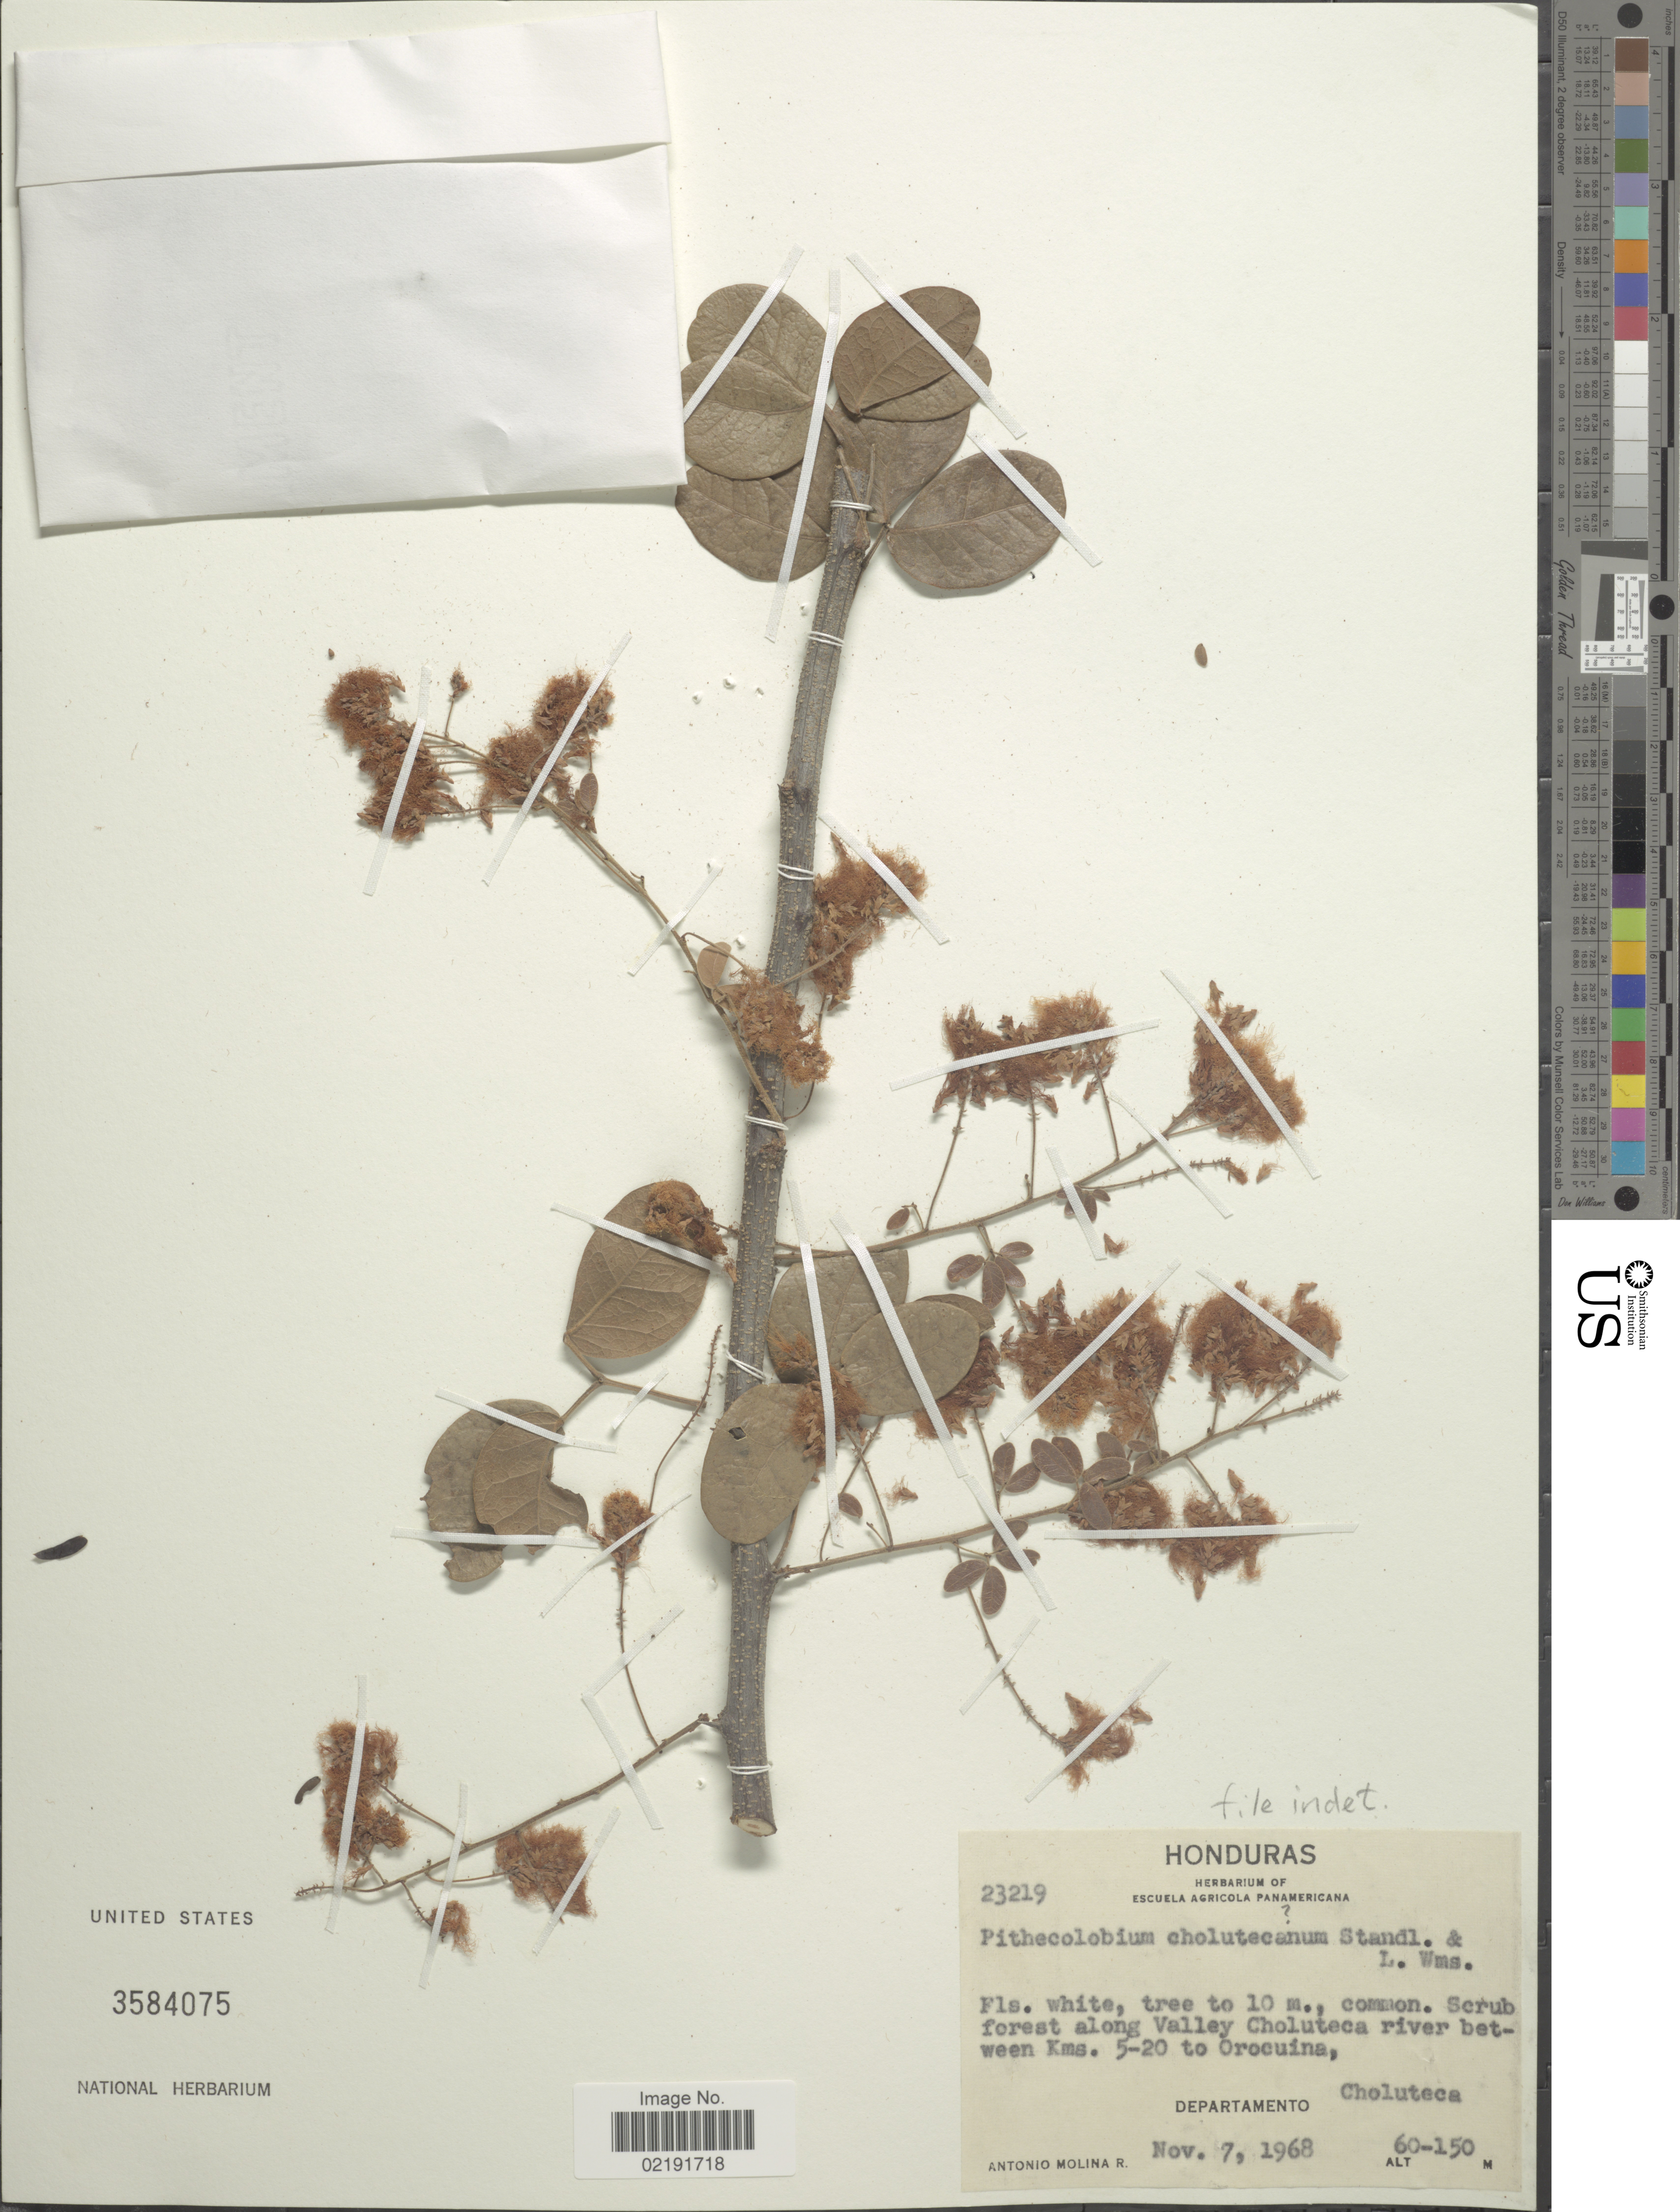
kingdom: Plantae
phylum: Tracheophyta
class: Magnoliopsida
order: Fabales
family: Fabaceae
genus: Pithecellobium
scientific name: Pithecellobium sp.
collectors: A. Molina R.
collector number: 23219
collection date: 1968-11-07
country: Honduras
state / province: Choluteca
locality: Scrub forest along Valley Choluteca river between Kms. 5-20 to Orocuina, Departamento Choluteca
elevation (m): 60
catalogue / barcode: US 3584075